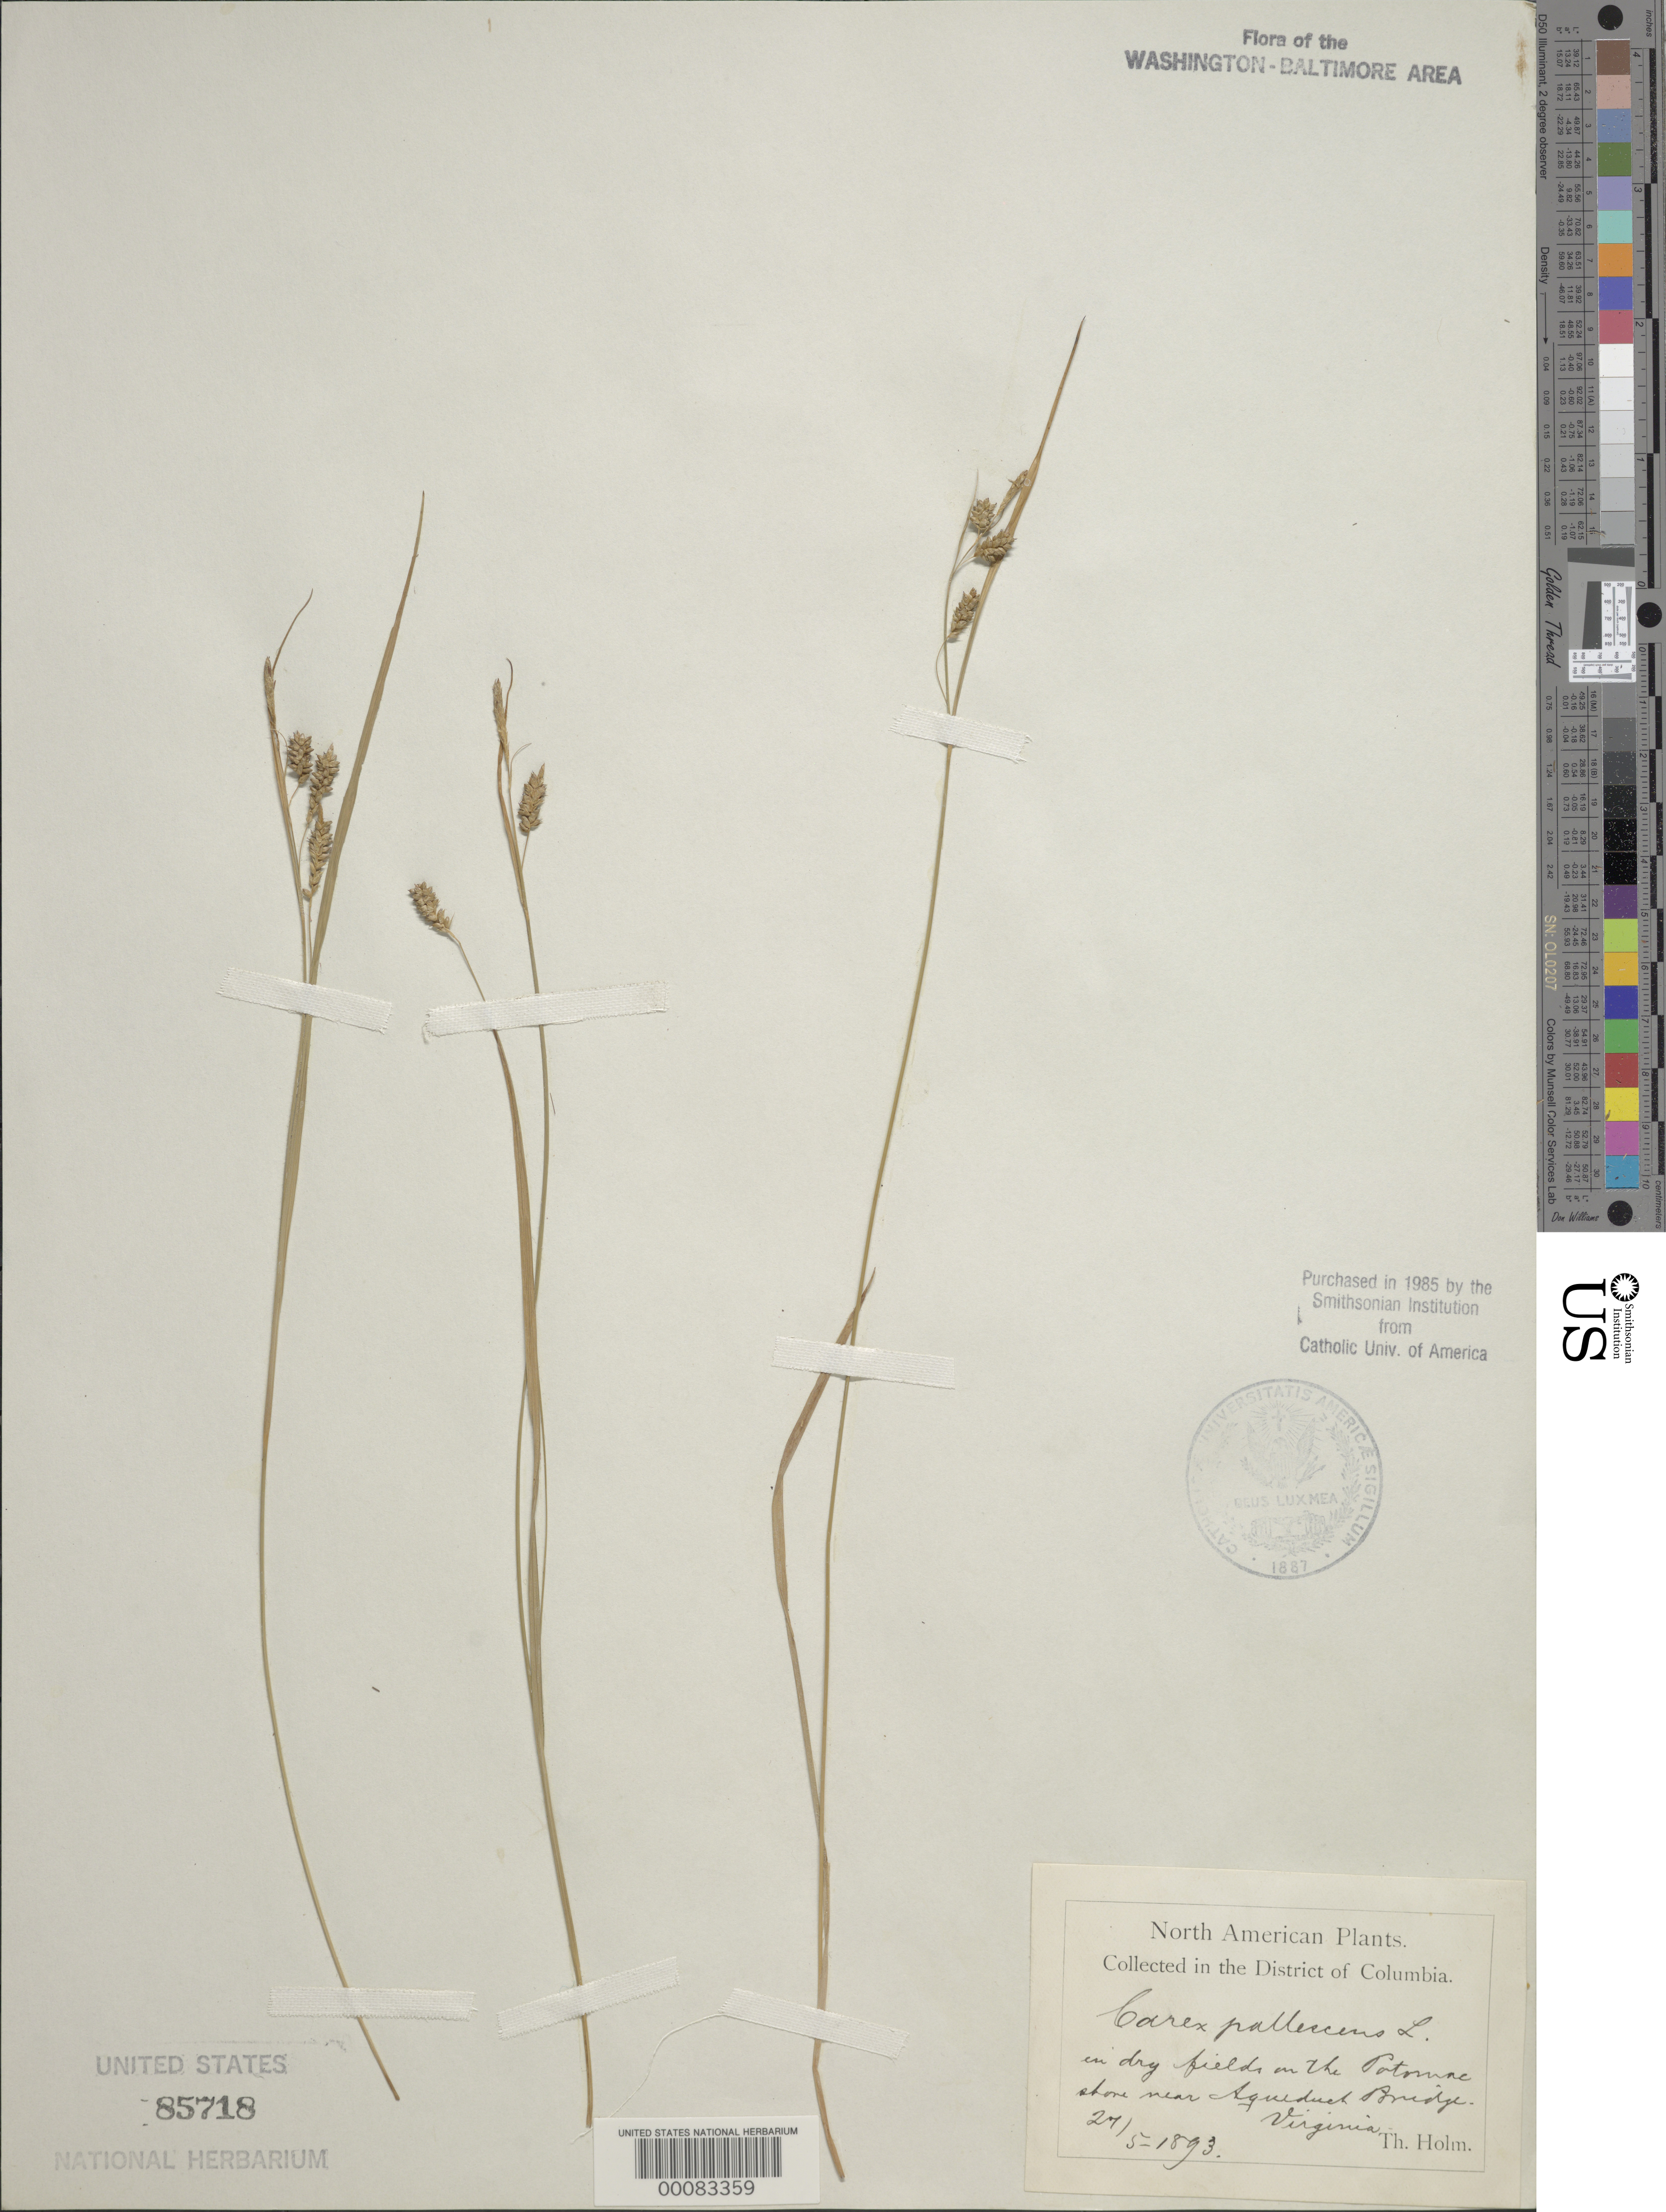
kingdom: Plantae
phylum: Tracheophyta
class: Liliopsida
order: Poales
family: Cyperaceae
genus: Carex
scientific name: Carex pallescens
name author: L.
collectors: T. Holm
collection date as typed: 27 May 1893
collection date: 1893-05-27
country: United States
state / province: Virginia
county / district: Arlington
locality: Potomac shore near Aqueduct Bridge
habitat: Dry fields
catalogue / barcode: US 85718